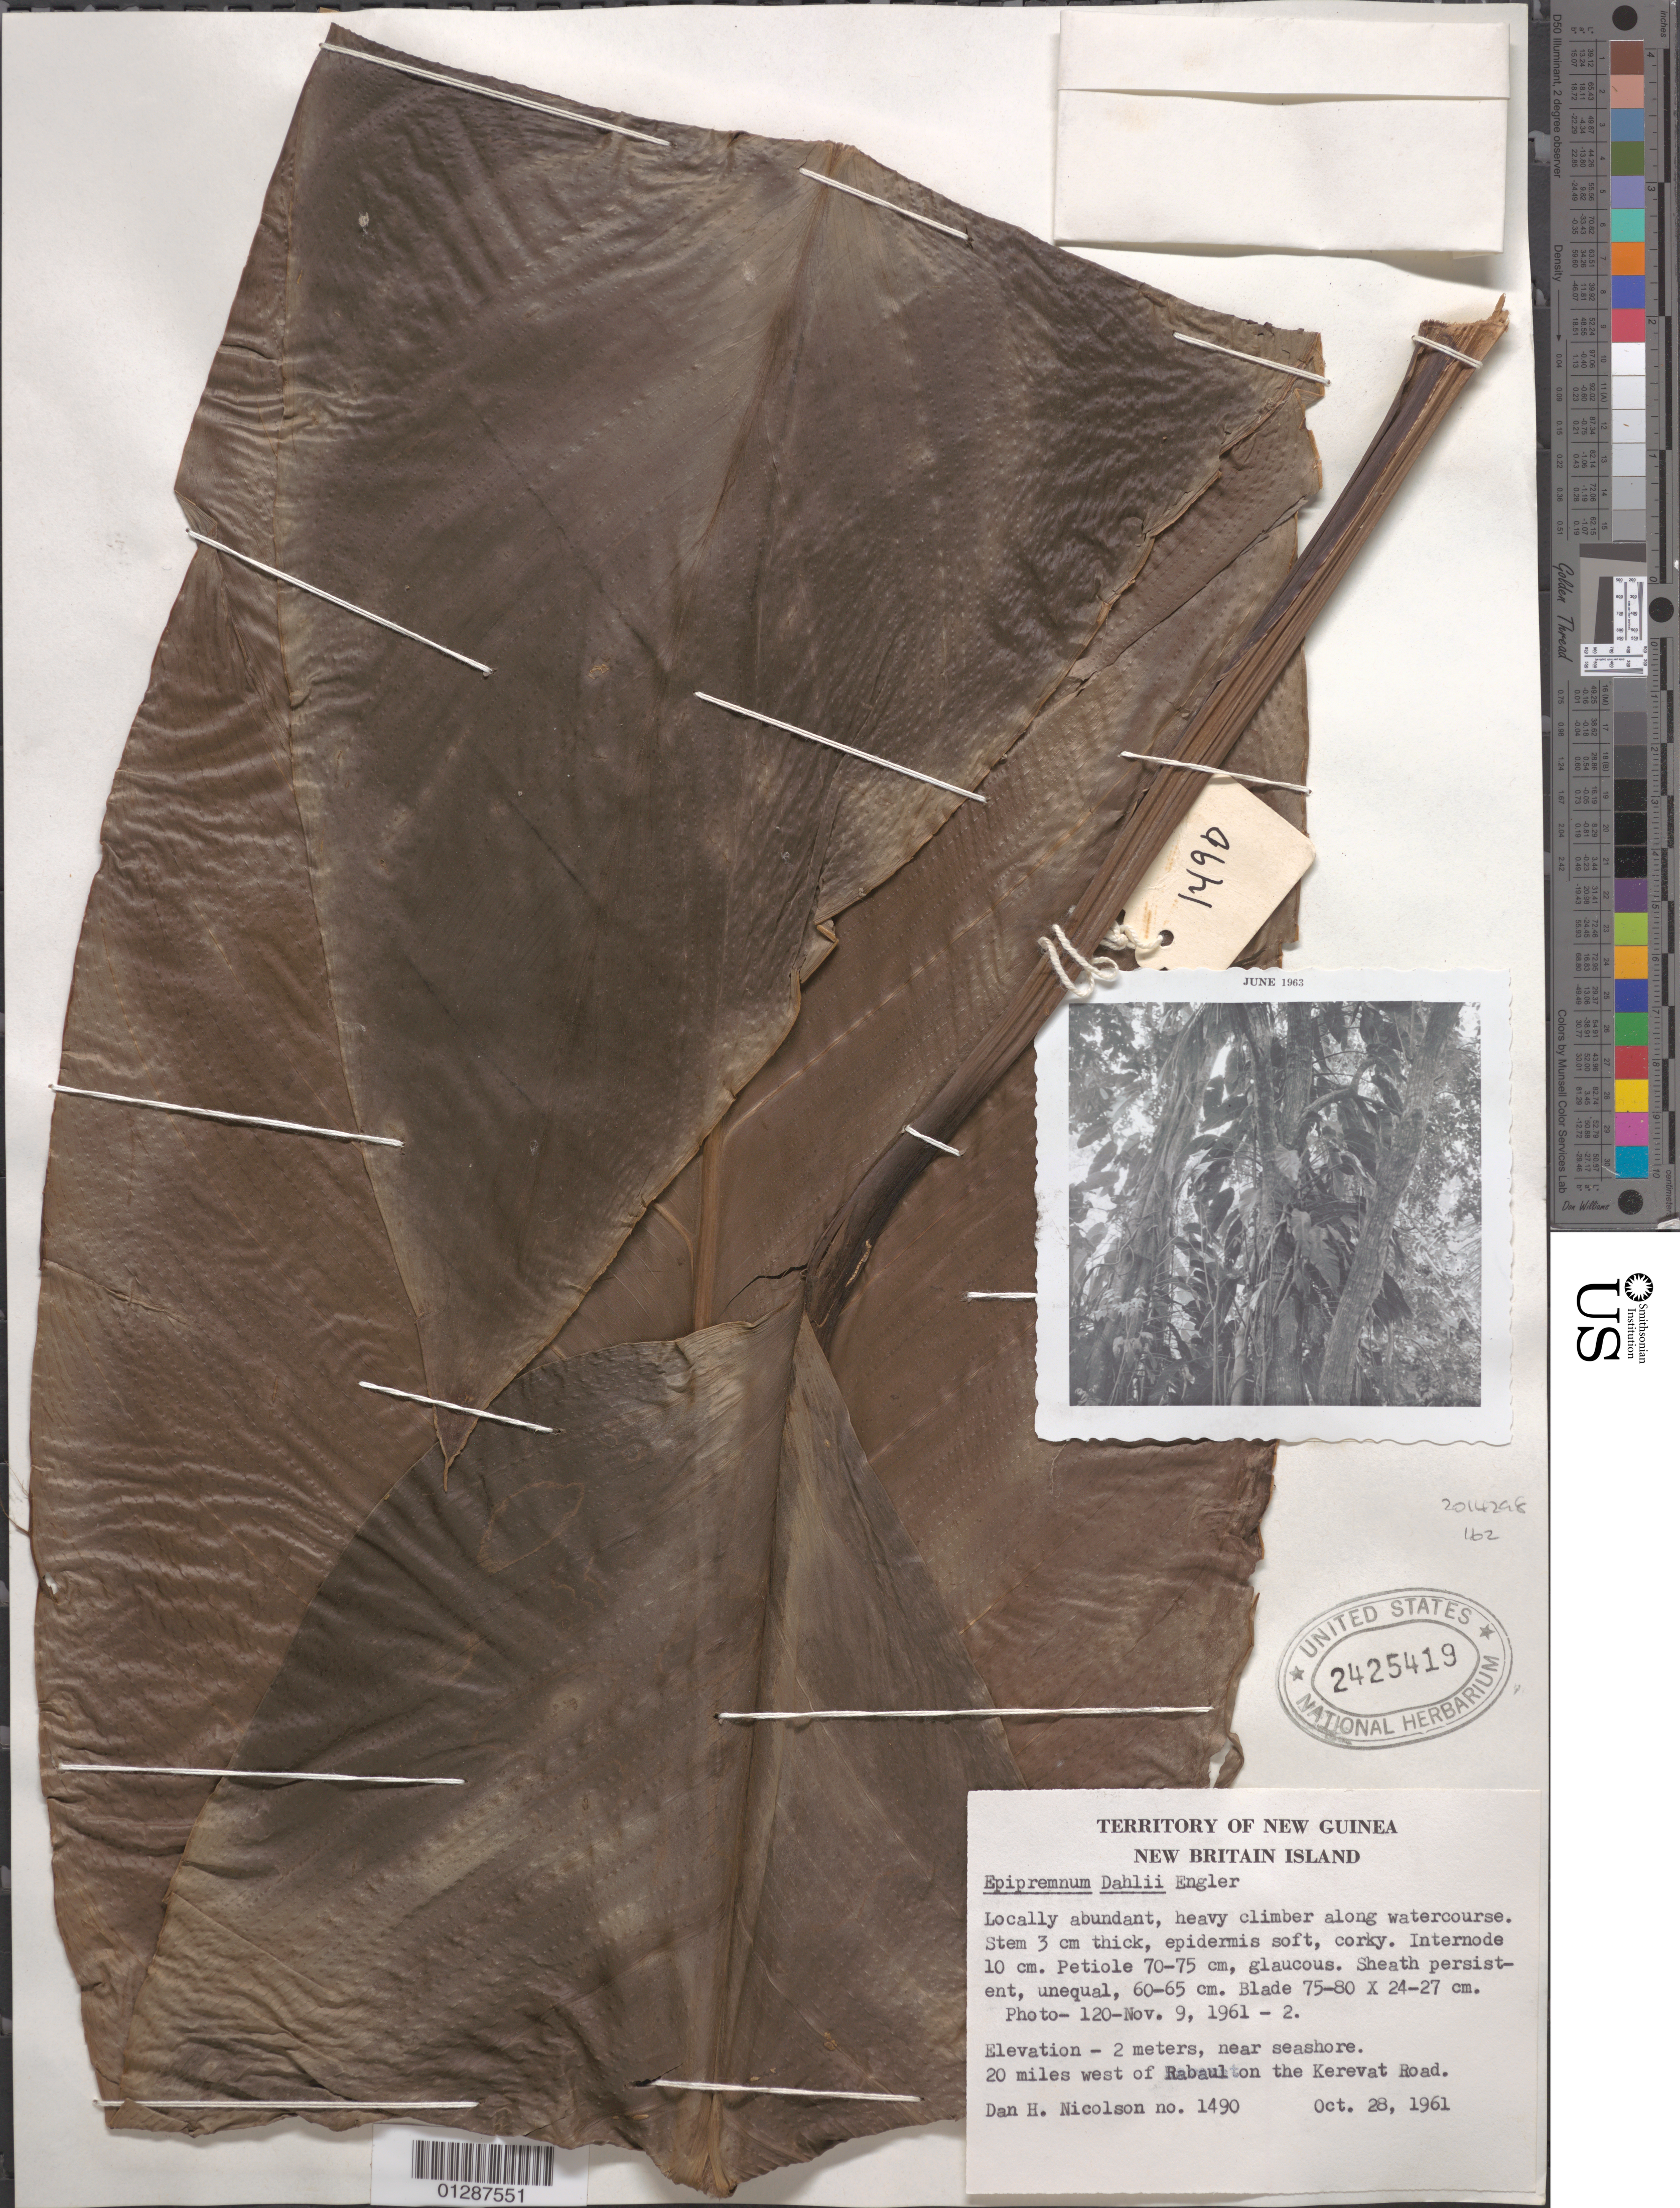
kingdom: Plantae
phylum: Tracheophyta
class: Liliopsida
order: Alismatales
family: Araceae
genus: Epipremnum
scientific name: Epipremnum dahlii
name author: Engl.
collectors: D. H. Nicolson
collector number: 1490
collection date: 1961-10-28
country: Papua New Guinea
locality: Territory of New Guinea. New Britain Island. 20 miles west of Rabaul on the Kerevat Road.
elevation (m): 2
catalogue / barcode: US 2425419